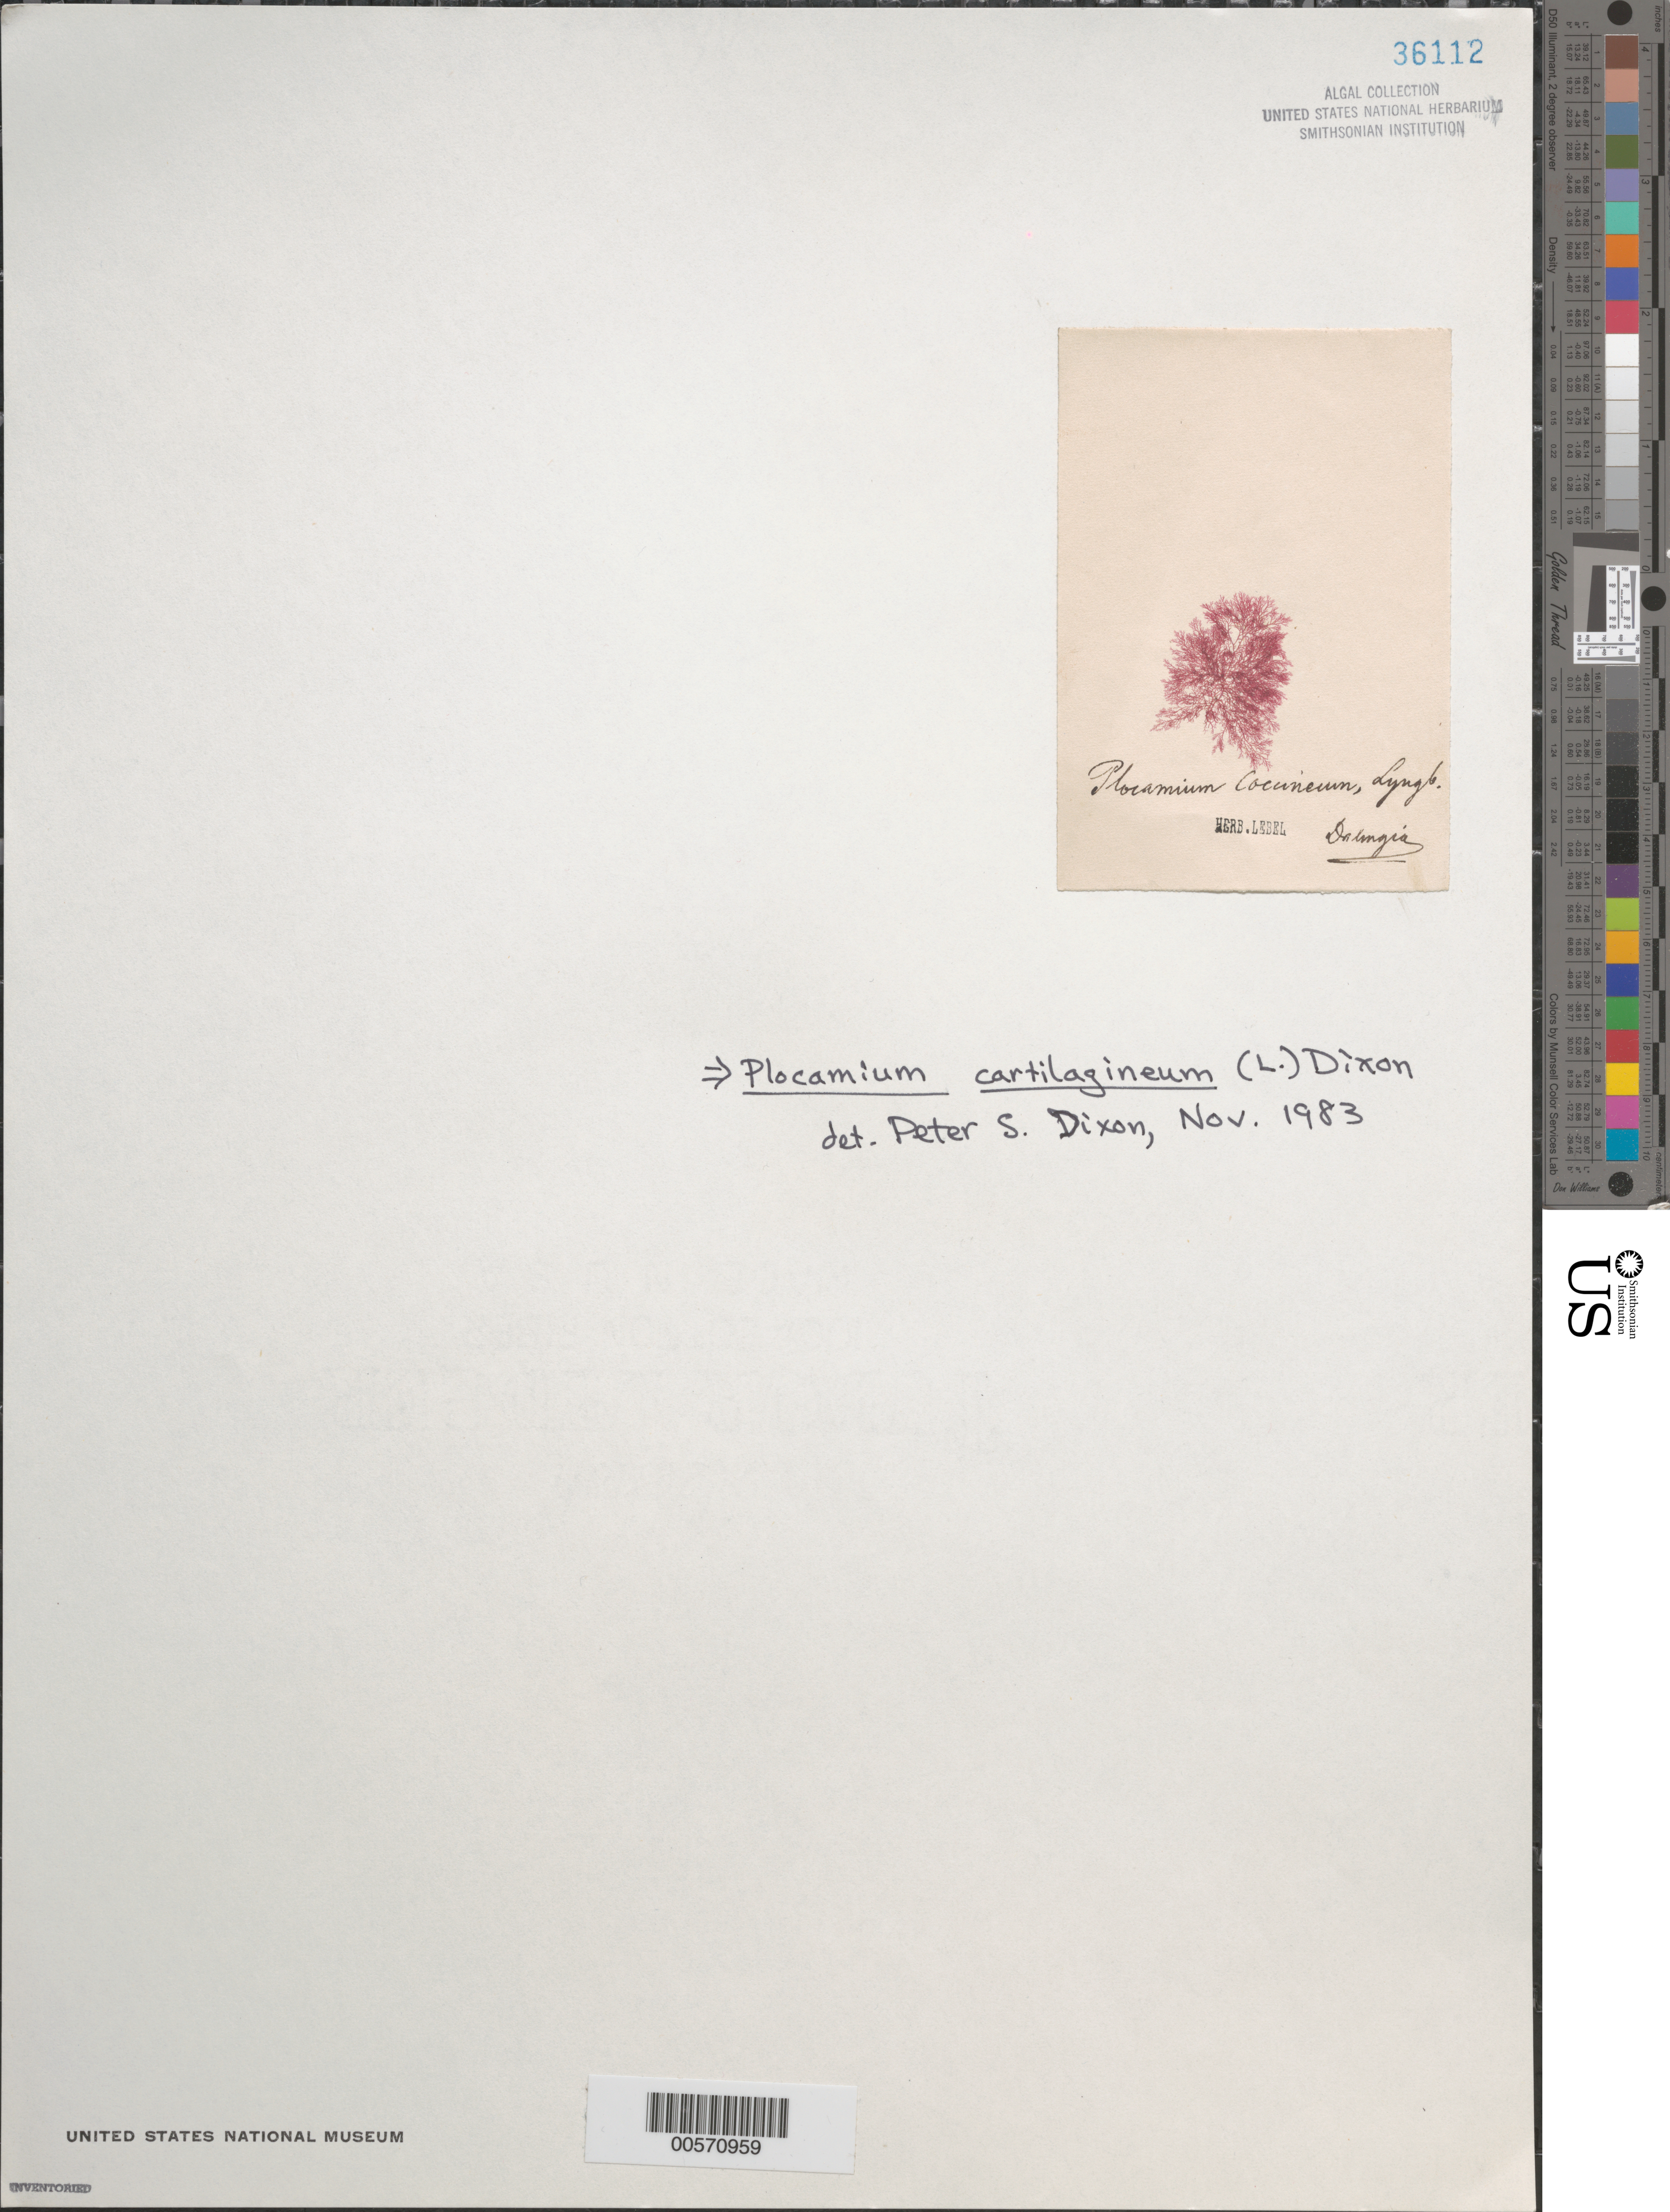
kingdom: Plantae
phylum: Rhodophyta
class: Florideophyceae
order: Plocamiales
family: Plocamiaceae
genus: Plocamium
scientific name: Plocamium cartilagineum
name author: (L.) P.S. Dixon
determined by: Dixon, P. S.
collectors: J. Lebel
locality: Dalmgia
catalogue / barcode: US 36112